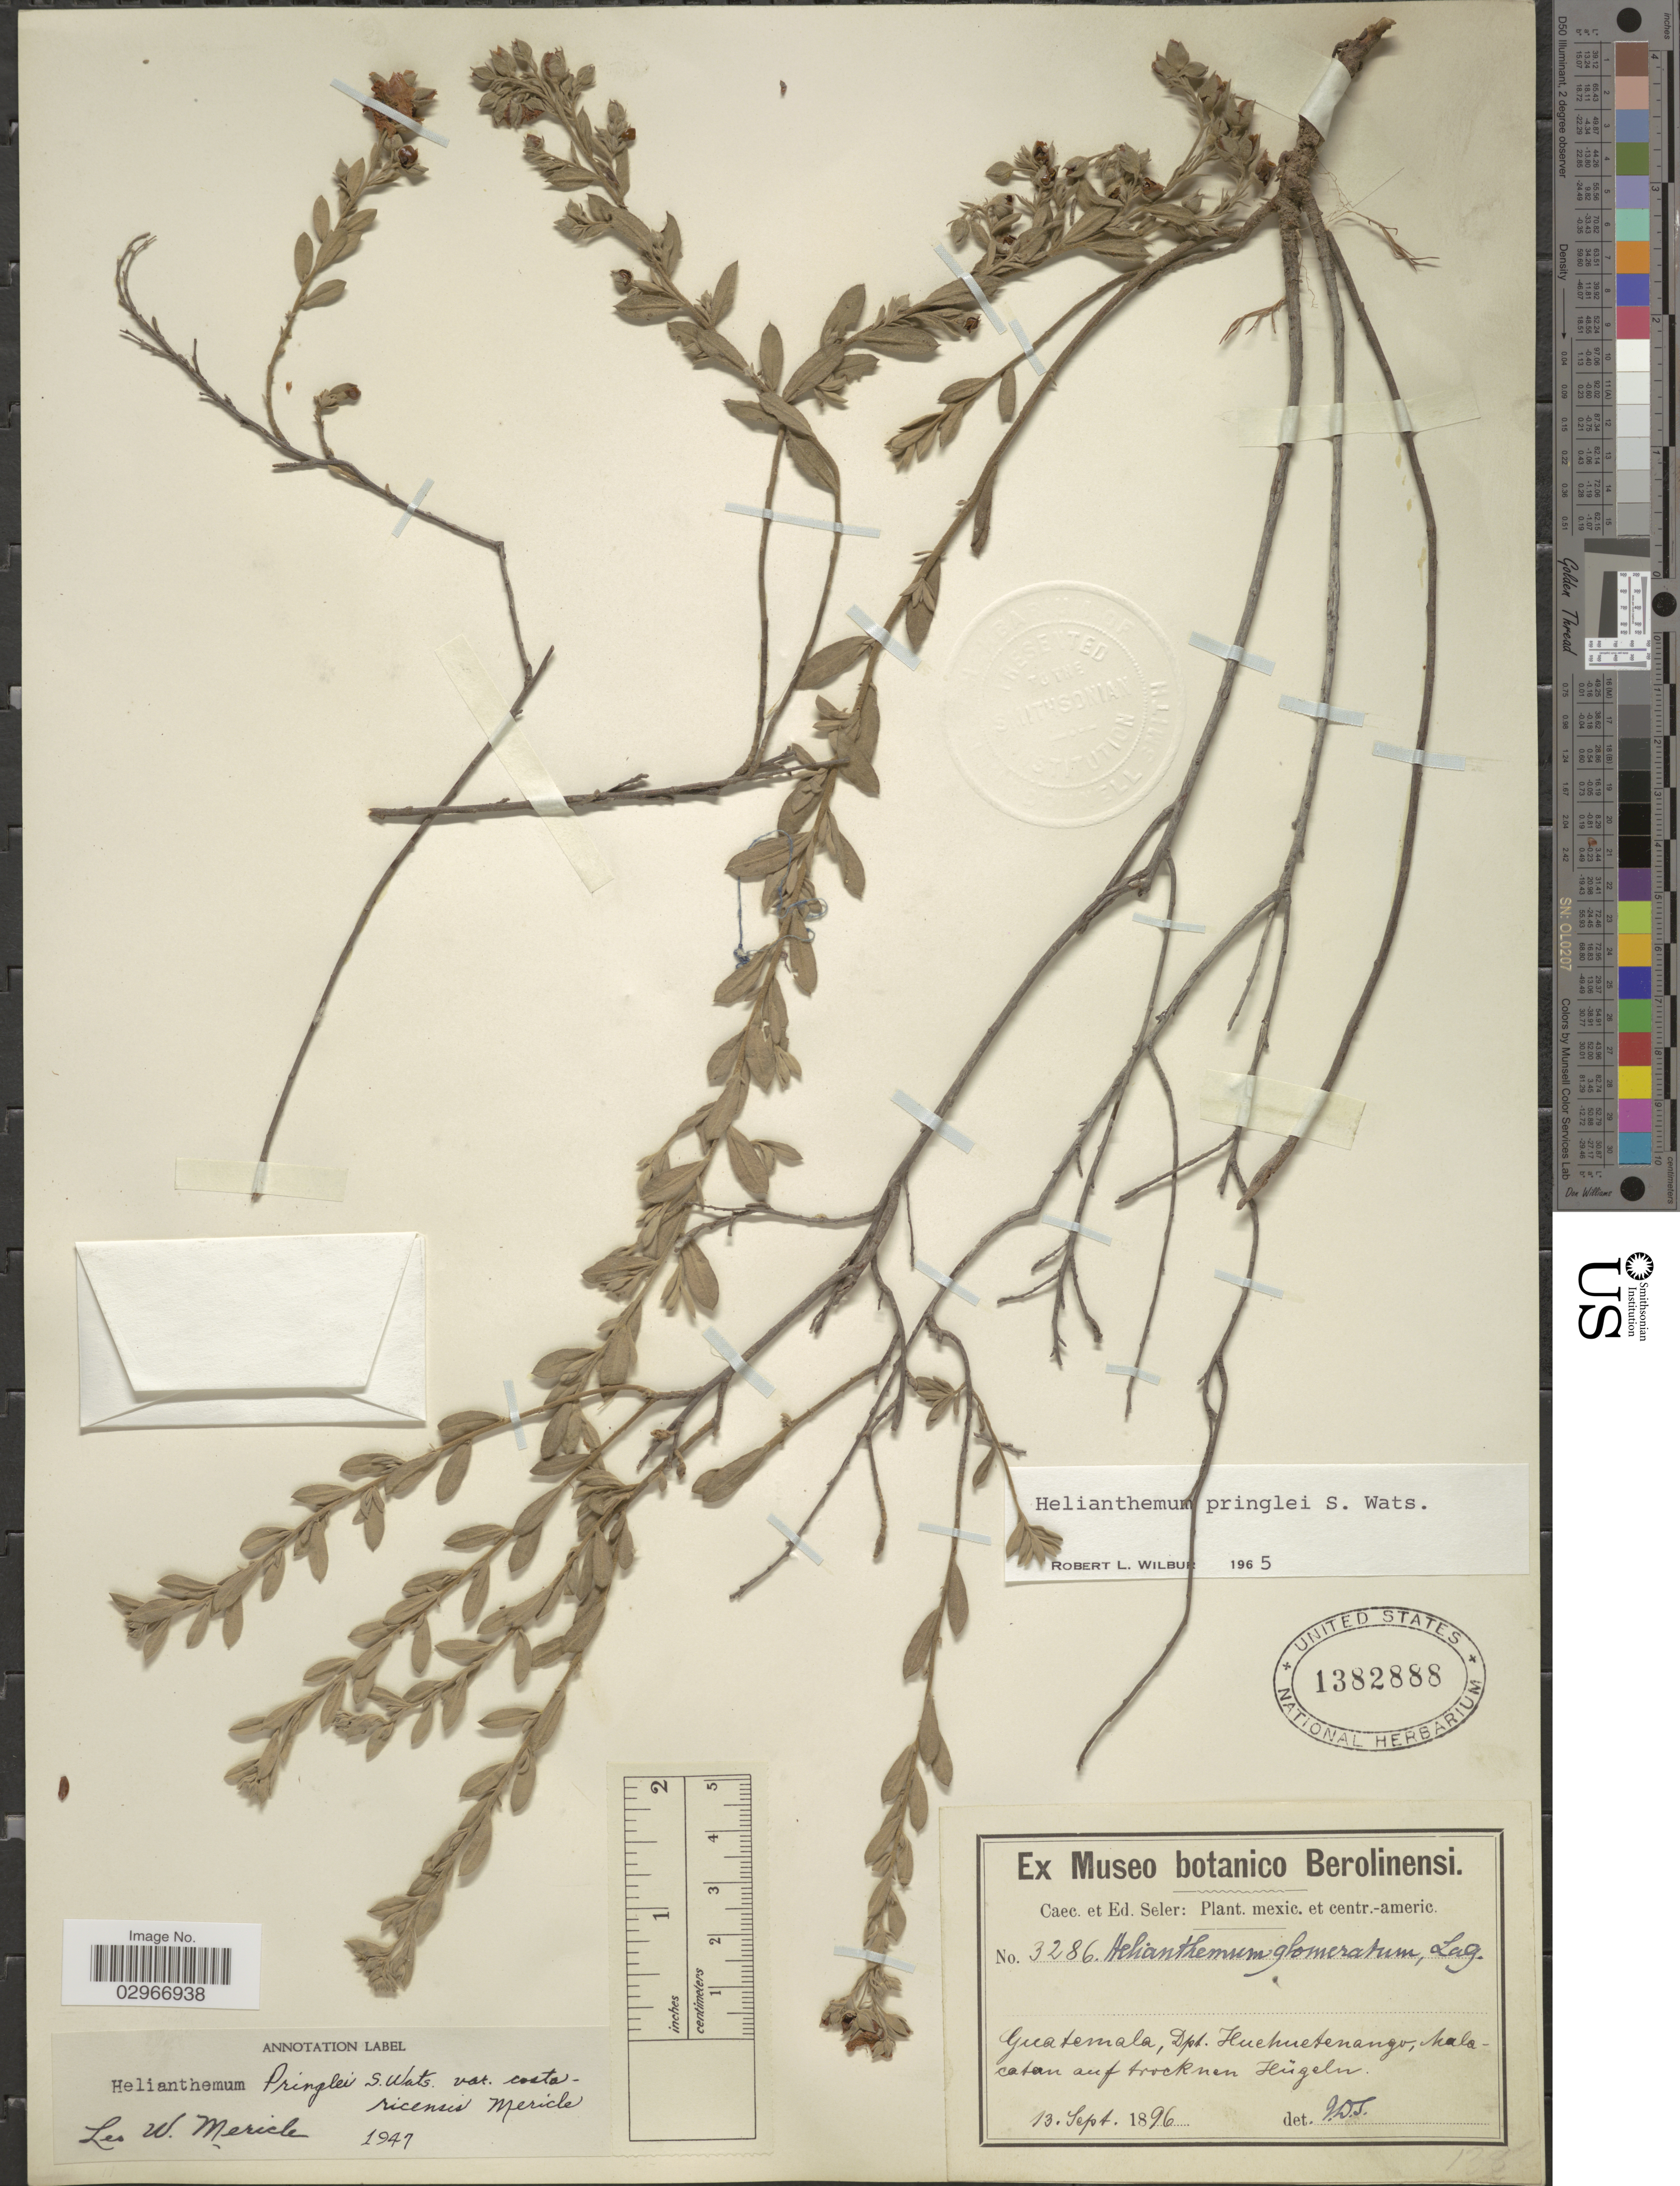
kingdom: Plantae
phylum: Tracheophyta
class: Magnoliopsida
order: Malvales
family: Cistaceae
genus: Helianthemum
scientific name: Helianthemum pringlei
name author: S. Watson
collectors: C. Seler & E. G. Seler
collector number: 3286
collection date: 1896-09-13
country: Guatemala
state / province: Huehuetenango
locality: Dpt. Huehuetenango, Malacatan auf trocknen Hügeln.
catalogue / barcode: US 1382888